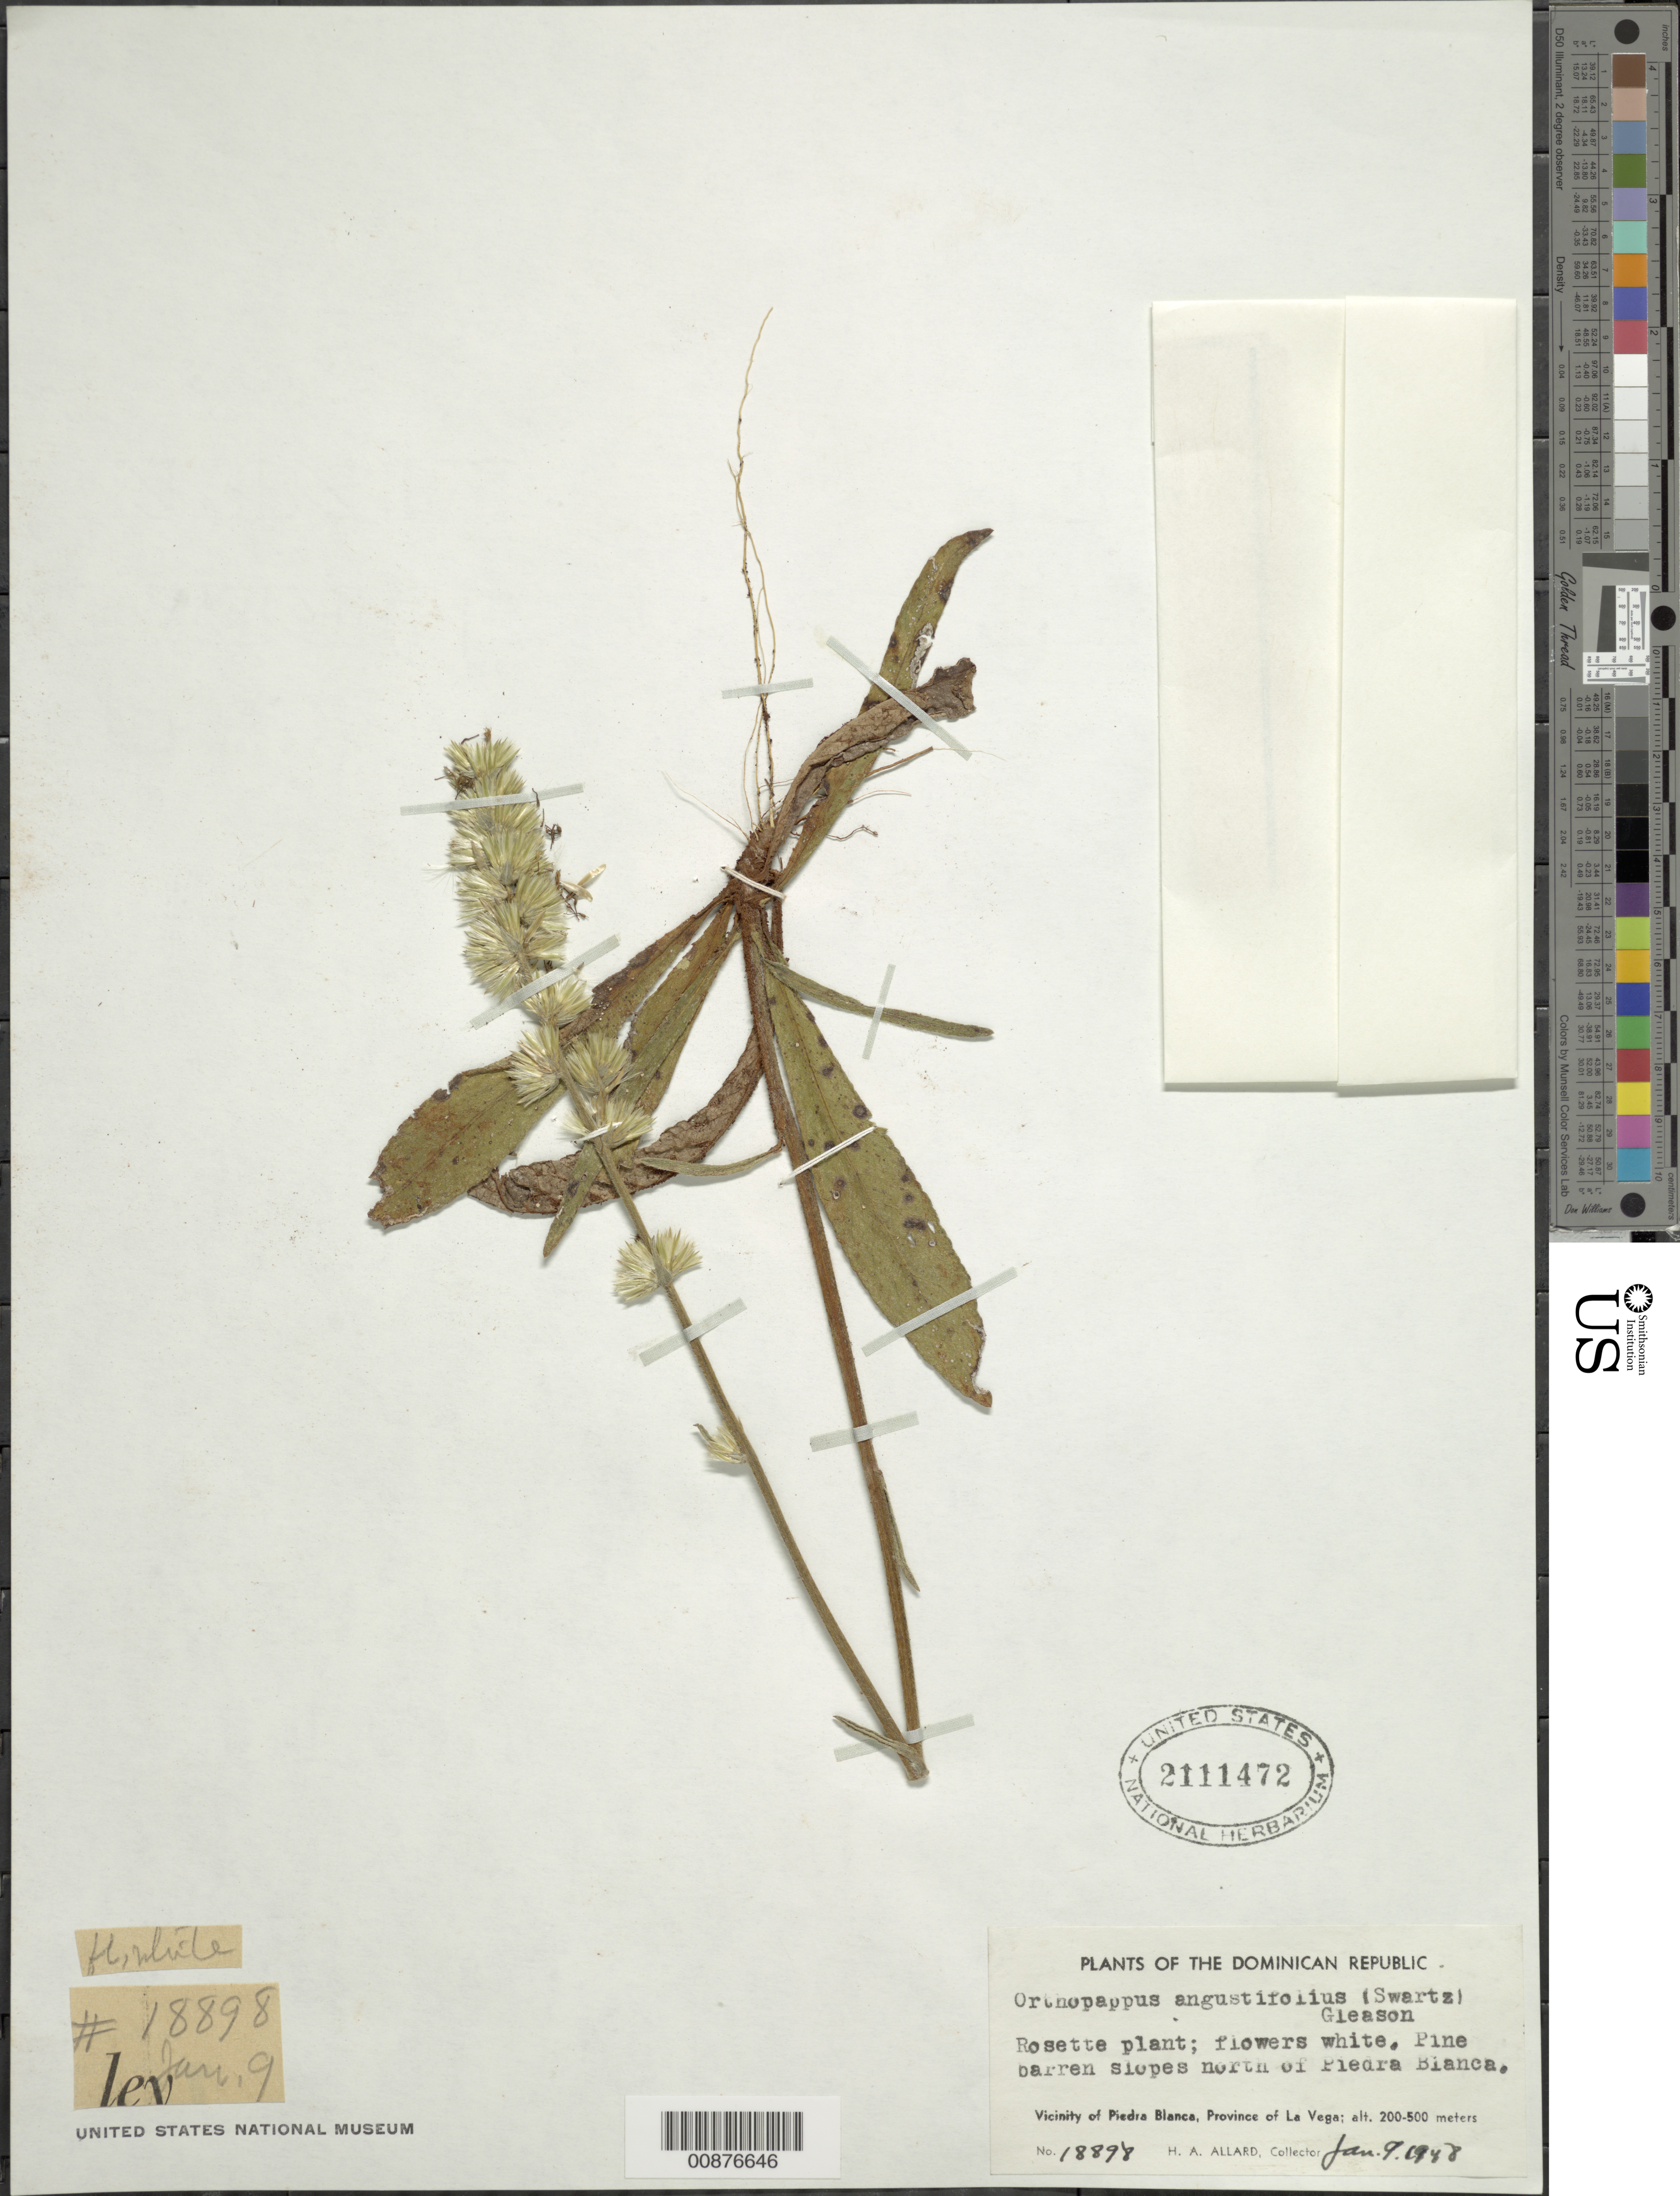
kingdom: Plantae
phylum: Tracheophyta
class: Magnoliopsida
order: Asterales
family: Asteraceae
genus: Orthopappus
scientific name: Orthopappus angustifolius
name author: (Sw.) Gleason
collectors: H. A. Allard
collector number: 1898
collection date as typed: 09 Jan 1948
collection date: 1948-01-09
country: Dominican Republic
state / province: La Vega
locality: Slopes north of Piedra Blanca.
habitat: Pine barren slopes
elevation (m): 200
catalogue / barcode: US 2111472